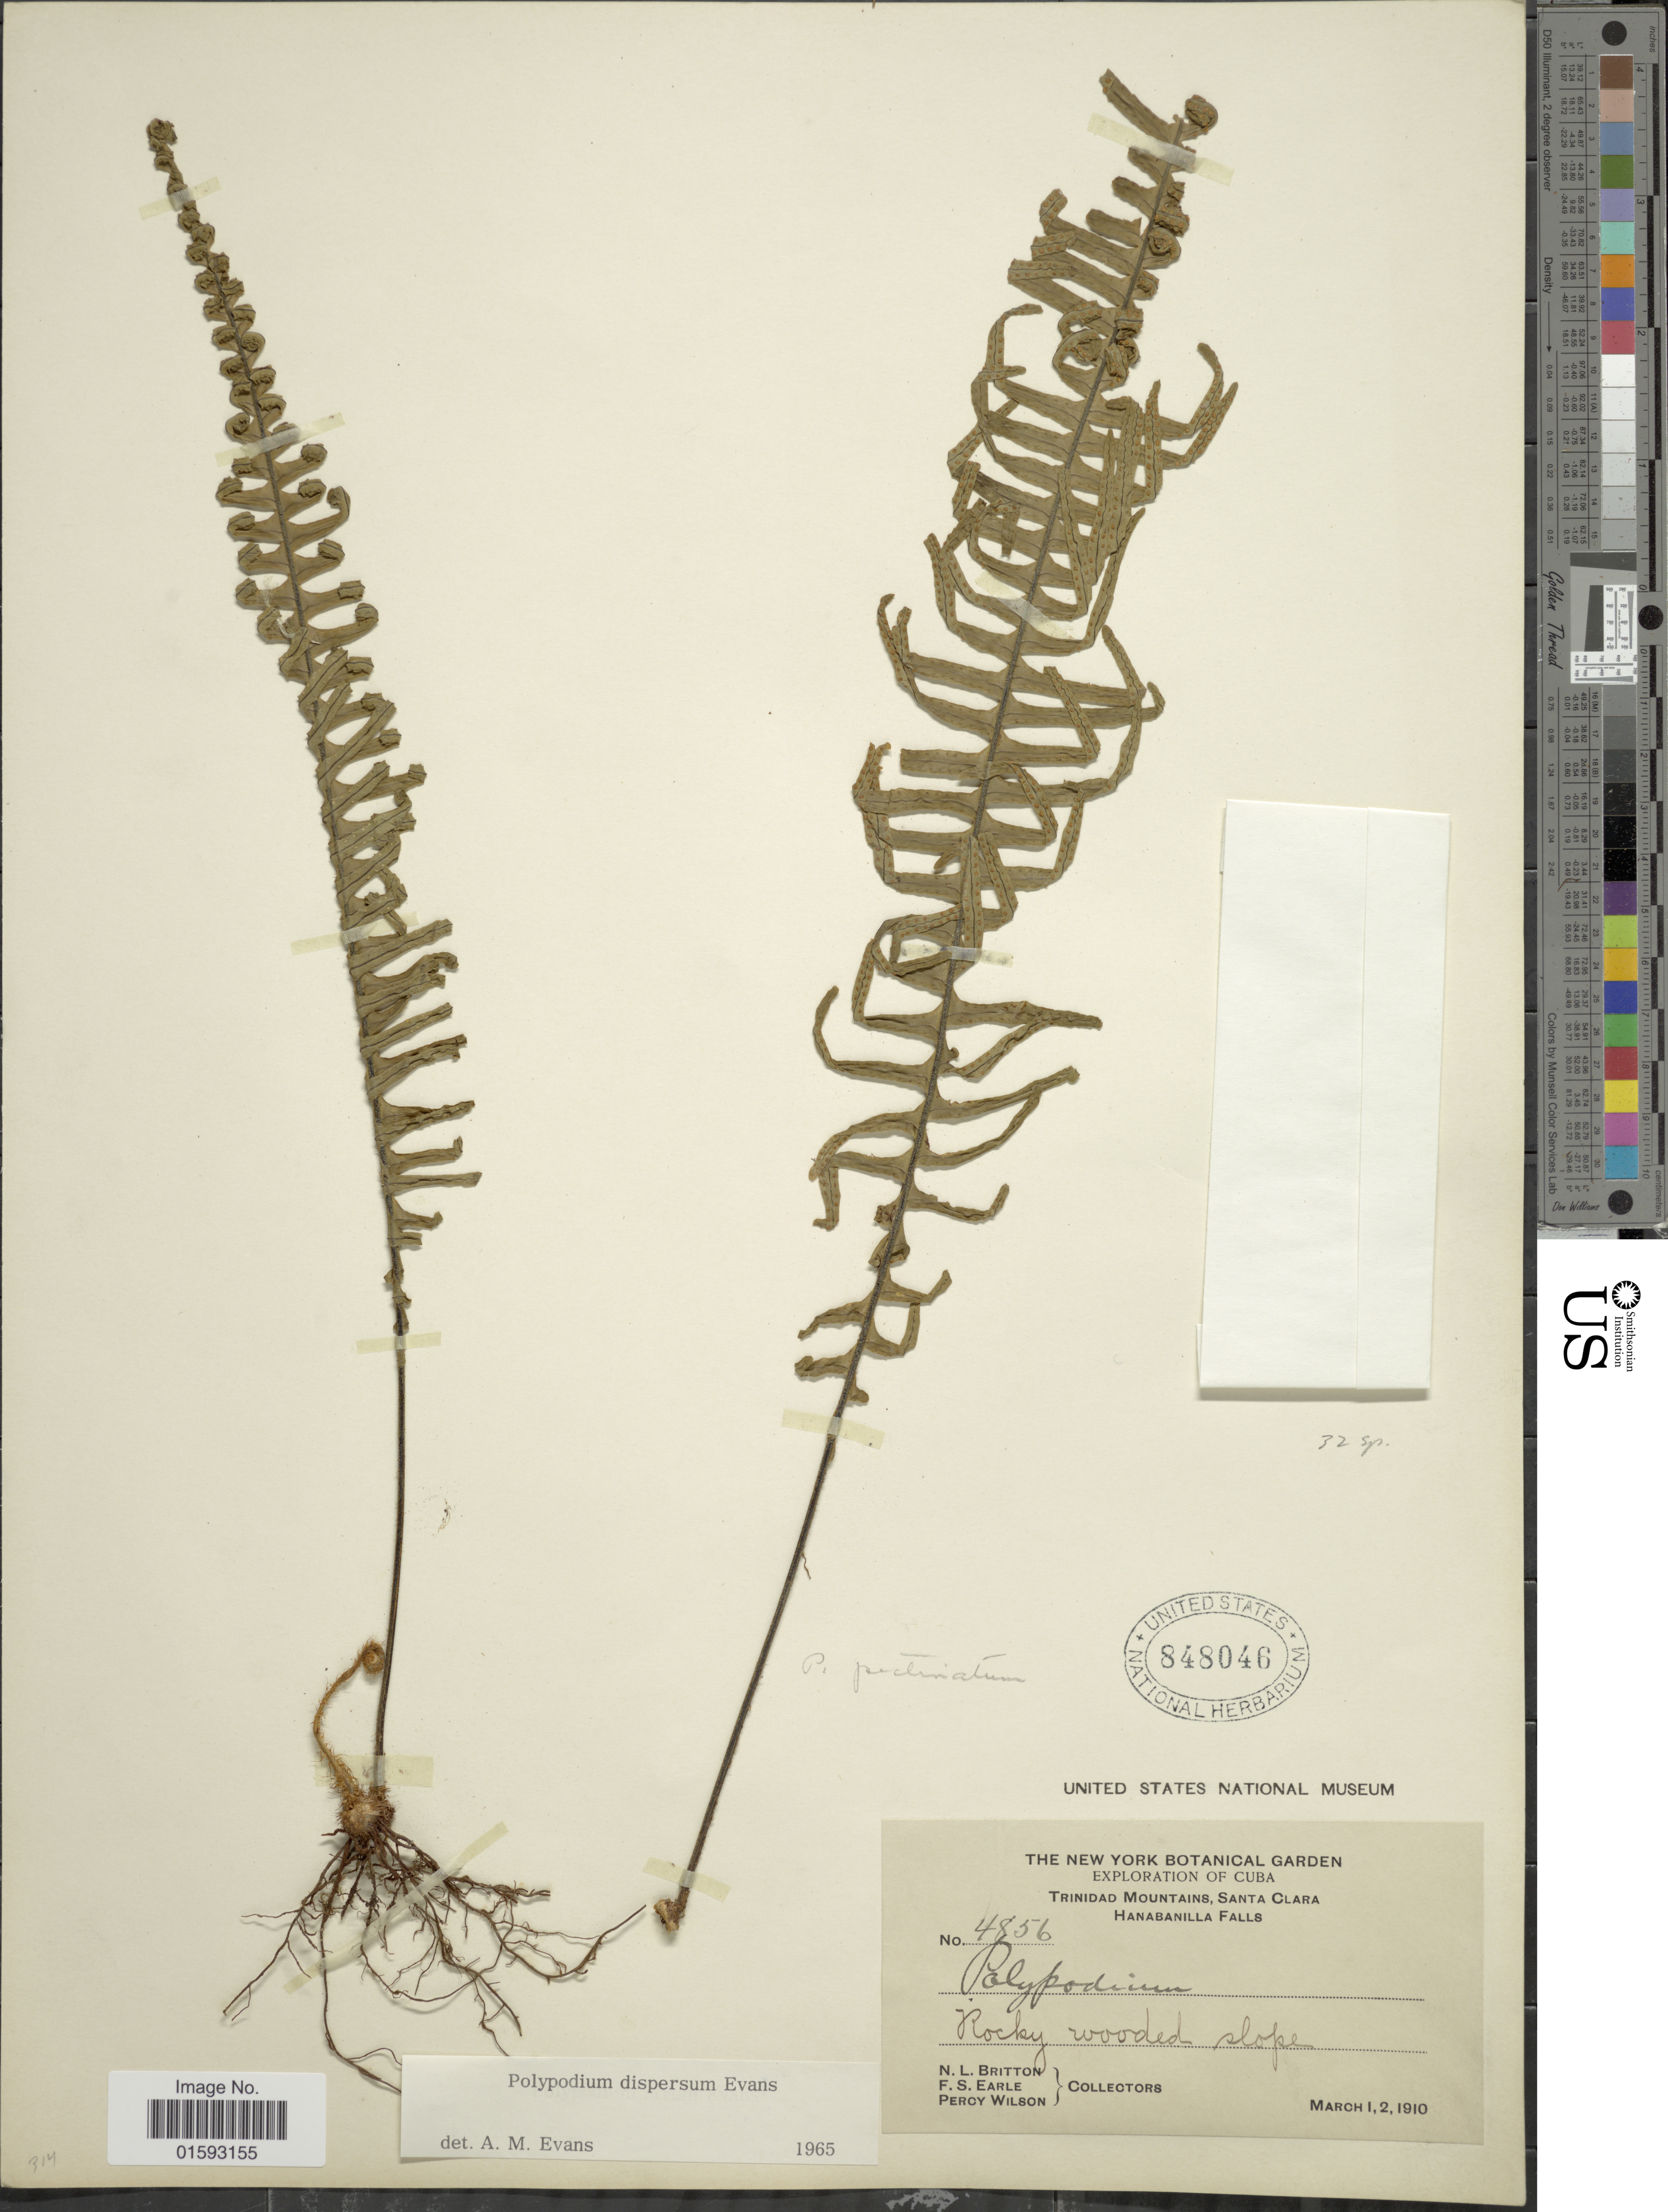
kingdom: Plantae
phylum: Tracheophyta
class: Polypodiopsida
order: Polypodiales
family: Polypodiaceae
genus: Pecluma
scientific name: Pecluma dispersa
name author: (A.M. Evans) M.G. Price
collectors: N. Britton, F. S. Earle & P. Wilson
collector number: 4856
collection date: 1910-03-01/1910-03-02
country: Cuba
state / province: Las Villas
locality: Trinidad Mountains, Santa Clara, Hanabanilla Falls, Rocky wooded slope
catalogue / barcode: US 848046